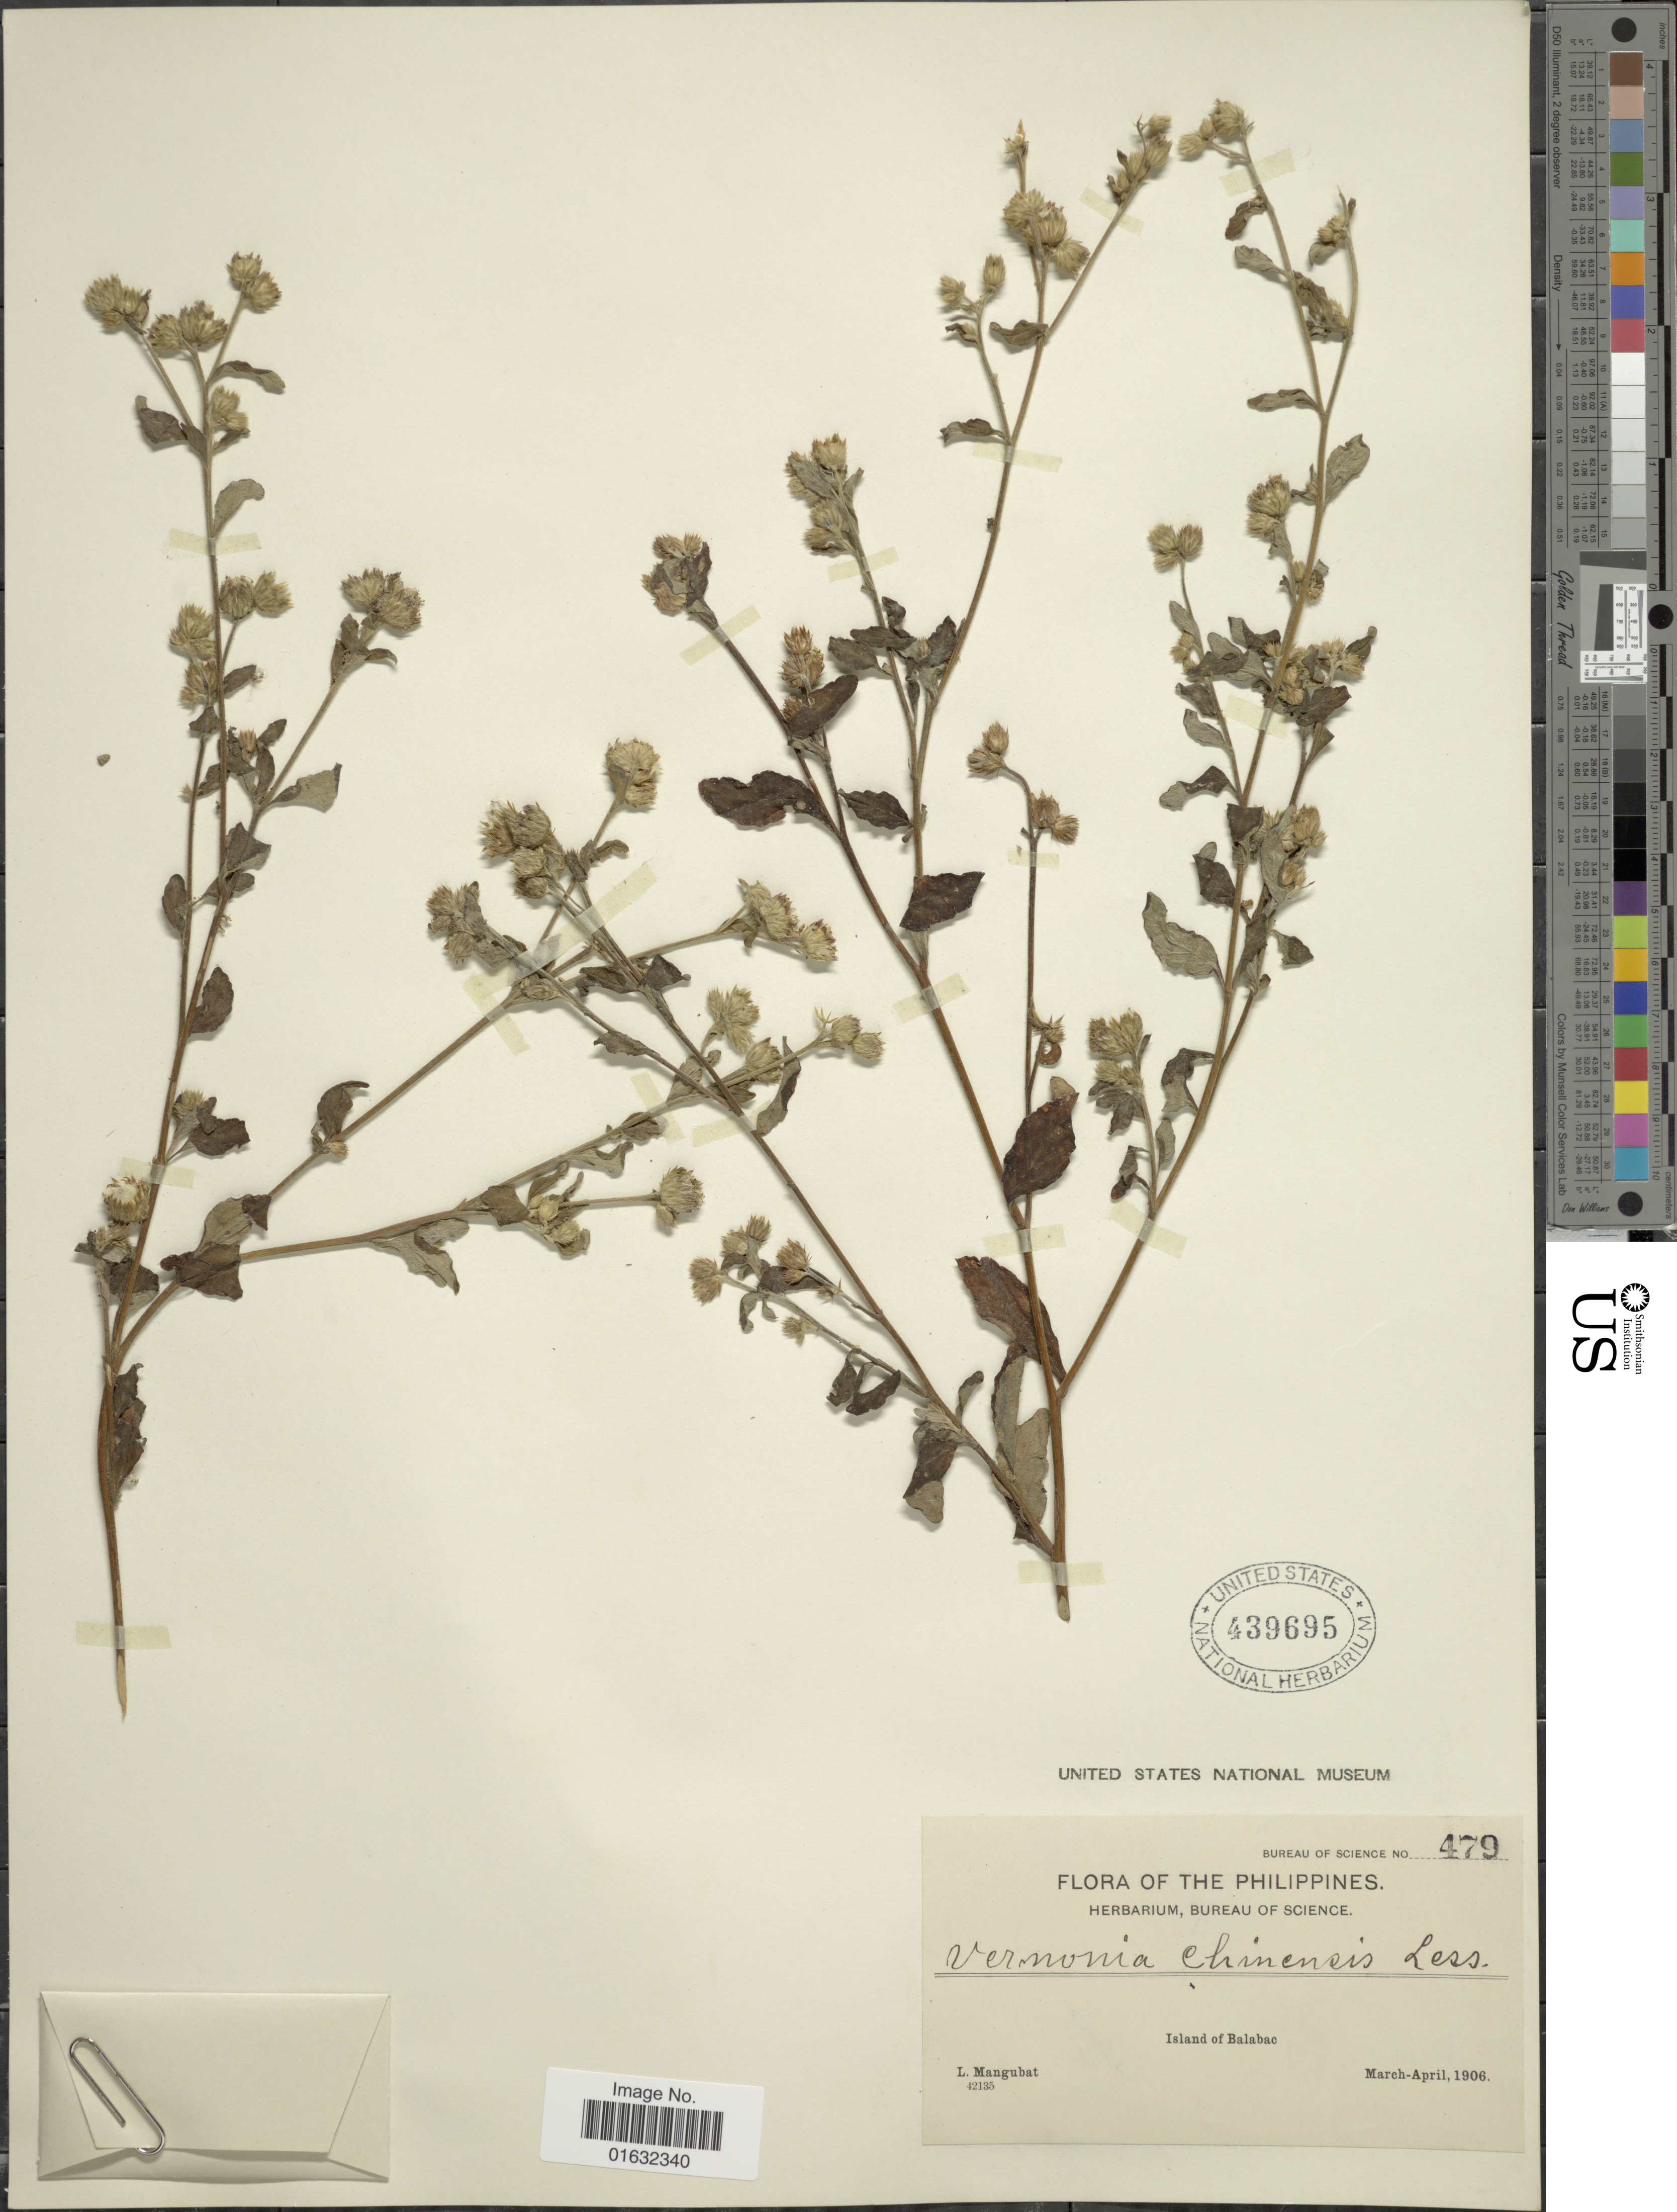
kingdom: Plantae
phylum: Tracheophyta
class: Magnoliopsida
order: Asterales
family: Asteraceae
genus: Cyanthillium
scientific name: Cyanthillium patulum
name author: (Aiton) H. Rob.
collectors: L. Mangubat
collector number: Bureau of Science 479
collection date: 1906-03/1906-04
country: Philippines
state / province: Mimaropa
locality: Island of Balabac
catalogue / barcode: US 439695